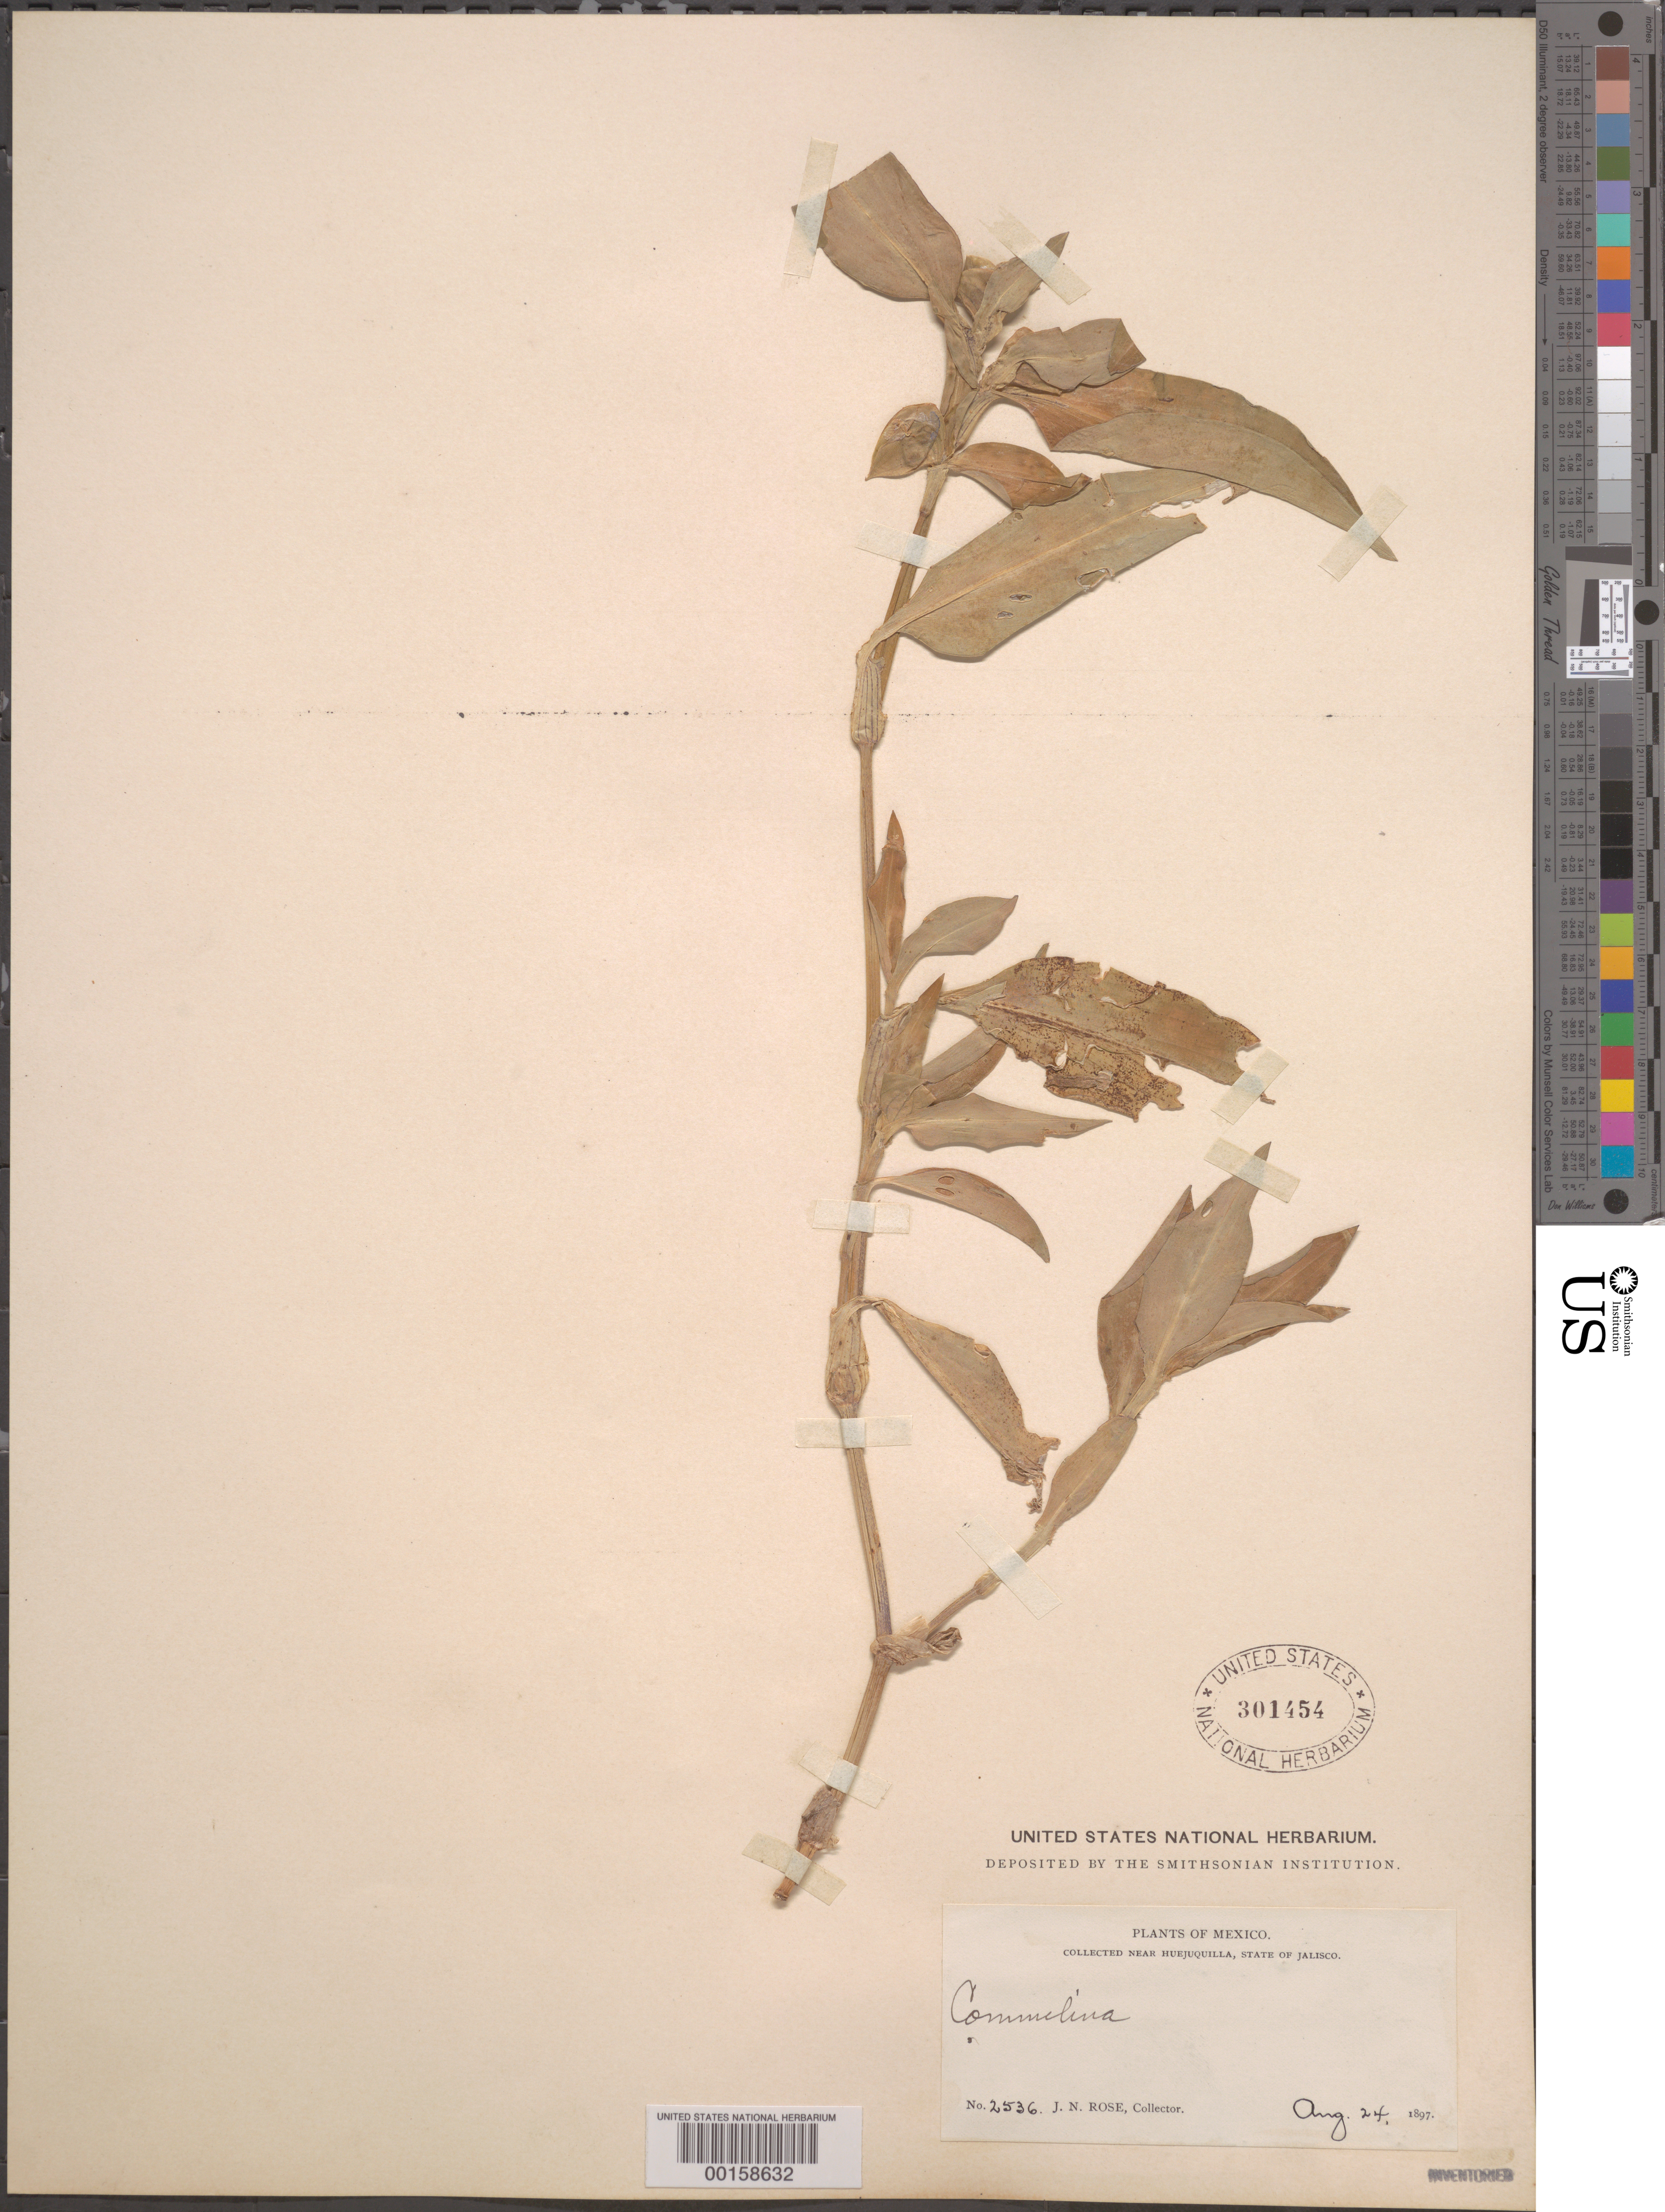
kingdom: Plantae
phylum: Tracheophyta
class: Liliopsida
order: Commelinales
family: Commelinaceae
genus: Commelina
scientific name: Commelina erecta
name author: L.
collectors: J. N. Rose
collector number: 2536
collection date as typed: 24 Aug 1897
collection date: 1897-08-24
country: Mexico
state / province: Jalisco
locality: Huejuquilla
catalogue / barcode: US 301454